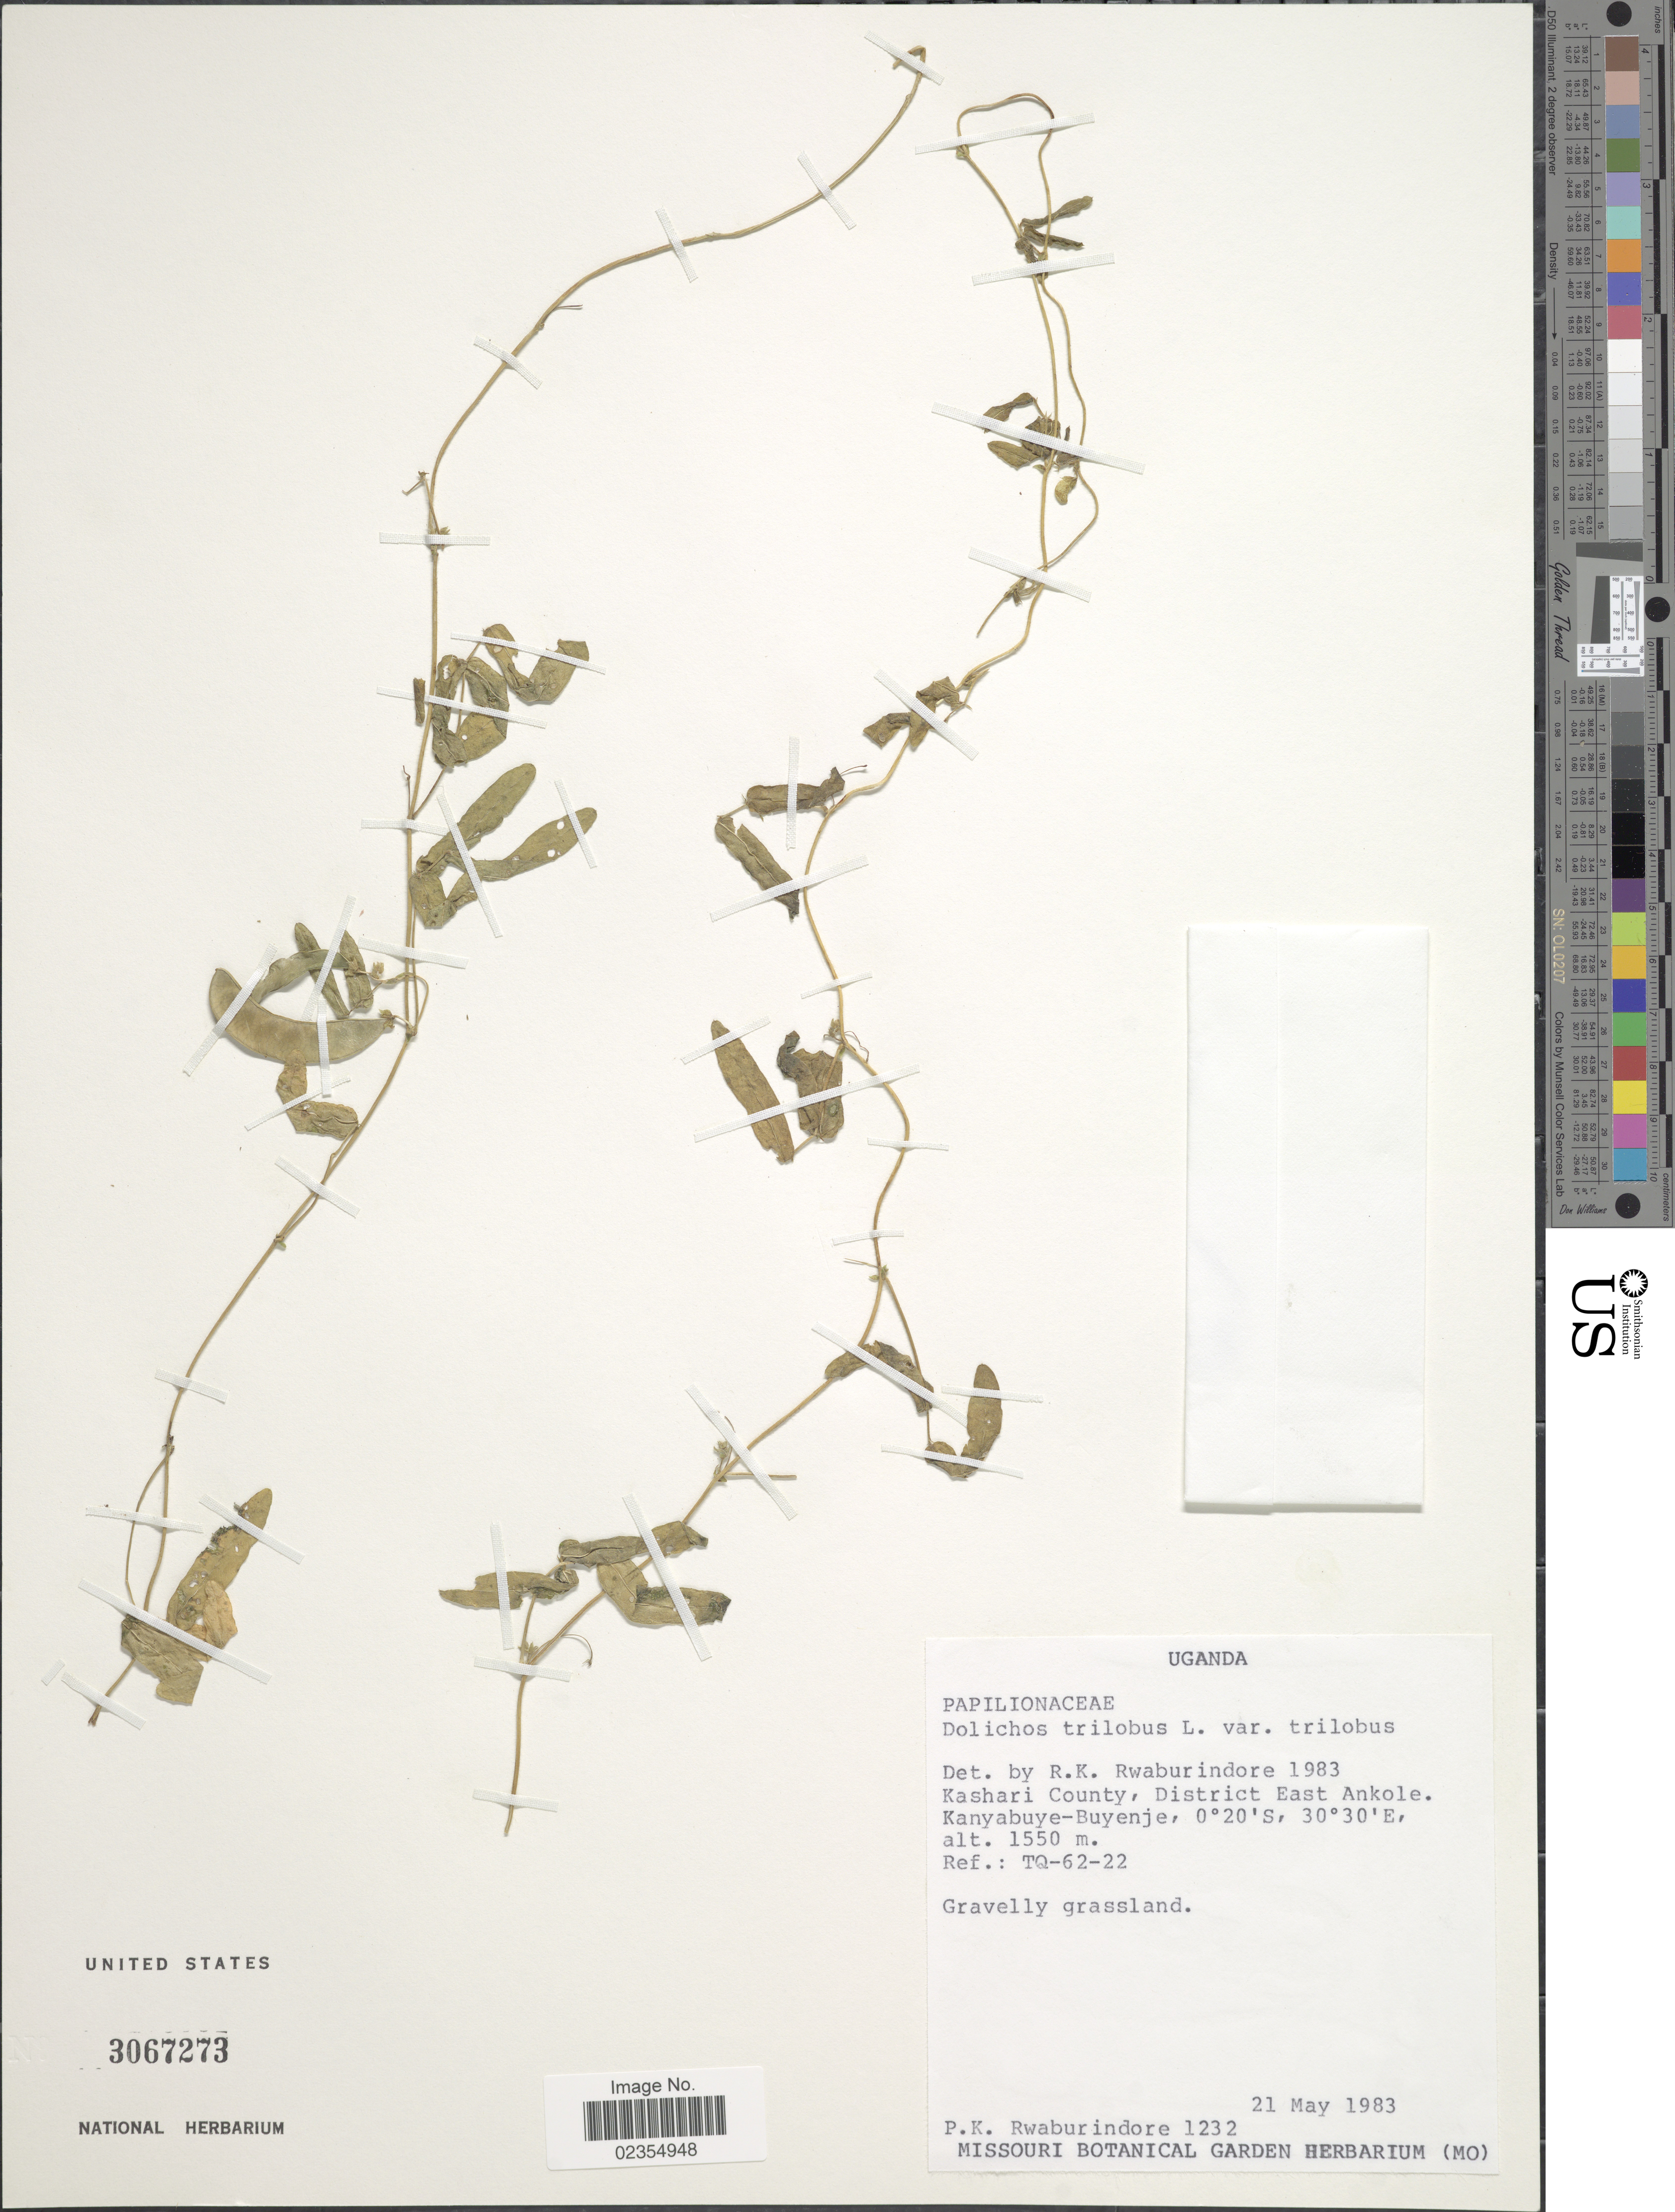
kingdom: Plantae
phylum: Tracheophyta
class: Magnoliopsida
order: Fabales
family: Fabaceae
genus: Dolichos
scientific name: Dolichos trilobus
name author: L.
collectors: P. Rwaburindore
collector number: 1232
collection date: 1983-05-21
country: Uganda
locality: Kashari County, District East Ankole, Kanyabuye-Buyene, gravelly grassland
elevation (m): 1550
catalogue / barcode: US 3067273